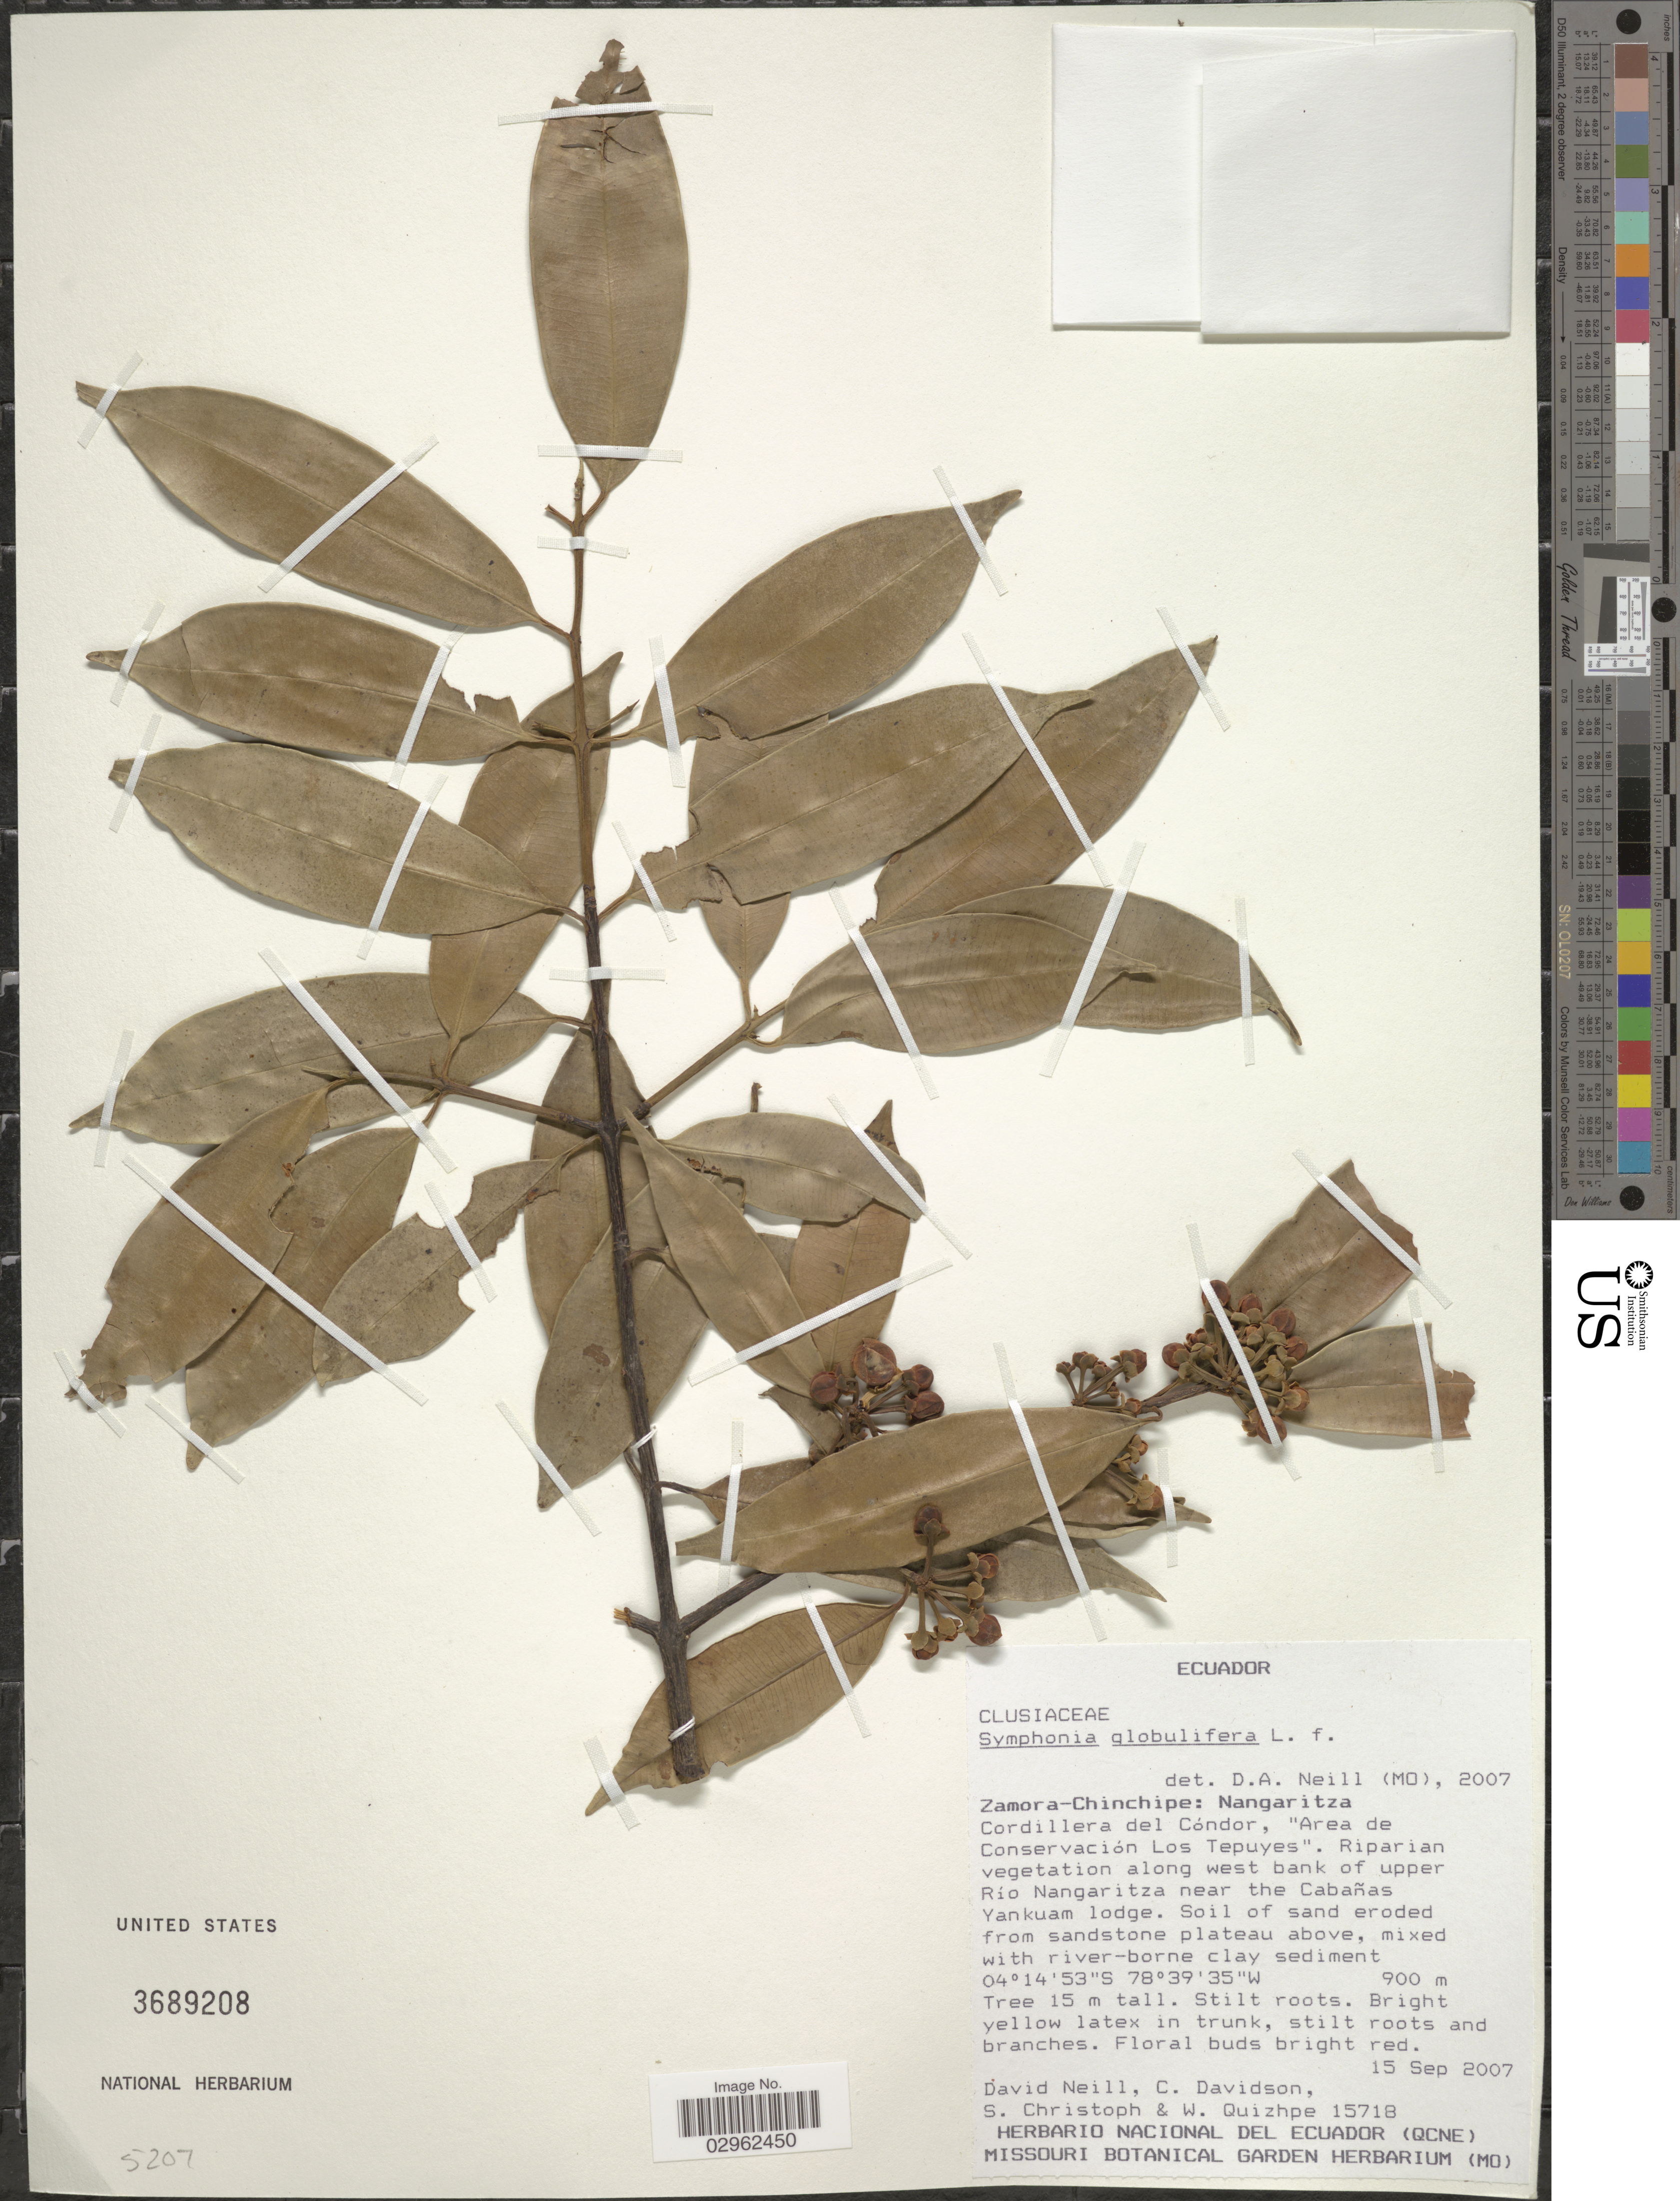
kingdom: Plantae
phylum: Tracheophyta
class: Magnoliopsida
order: Malpighiales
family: Clusiaceae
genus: Symphonia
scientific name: Symphonia globulifera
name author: L. f.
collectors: D. Neill, C. Davidson, S. Christoph & W. Quizhpe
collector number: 15718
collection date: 2007-09-15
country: Ecuador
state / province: Zamora-Chinchipe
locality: Nangaritza. Cordillera del Cóndor, "Area de Conservacíón Los Tepuyes". Riparian vegetation along west bank of upper Río Nangaritza near the Cabañas Yankuam lodge.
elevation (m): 900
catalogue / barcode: US 3689208